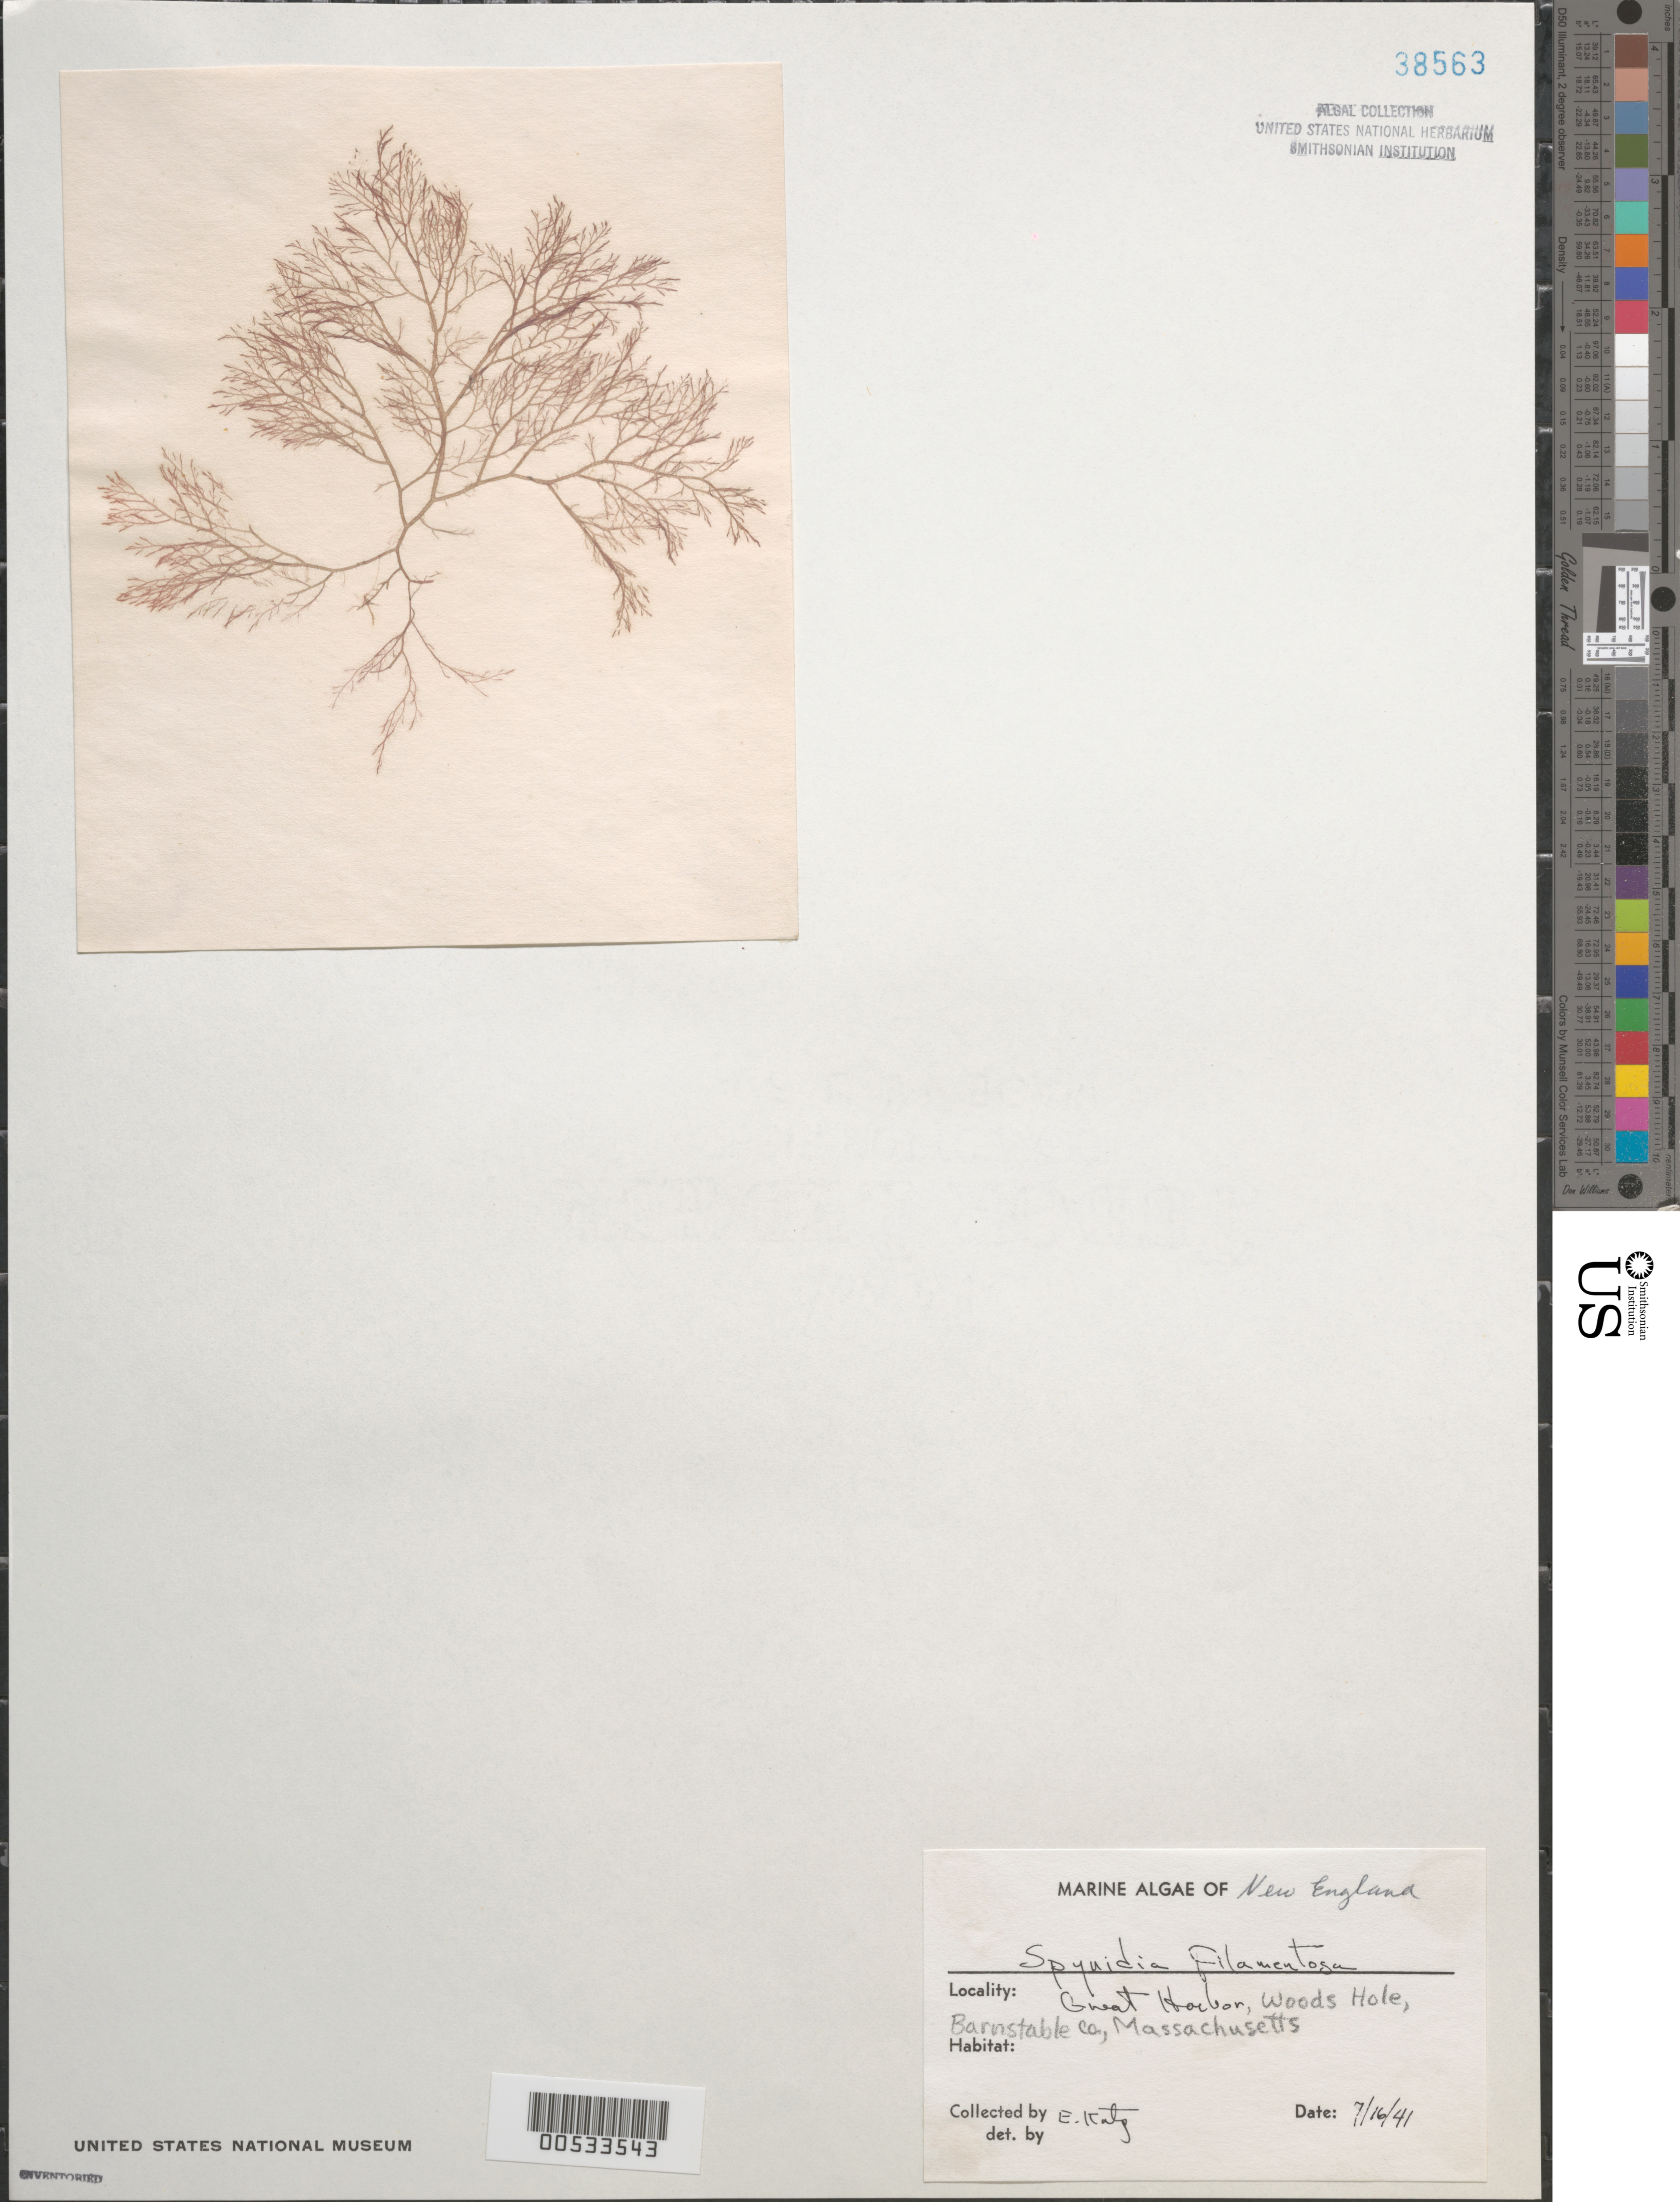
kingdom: Plantae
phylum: Rhodophyta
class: Florideophyceae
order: Ceramiales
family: Spyridiaceae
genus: Spyridia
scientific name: Spyridia filamentosa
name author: (Wulfen) Harv.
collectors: E. Katz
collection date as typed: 16 Jul 1941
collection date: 1941-07-16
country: United States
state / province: Massachusetts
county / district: Barnstable County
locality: Woods Hole, Great Harbor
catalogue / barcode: US 38563